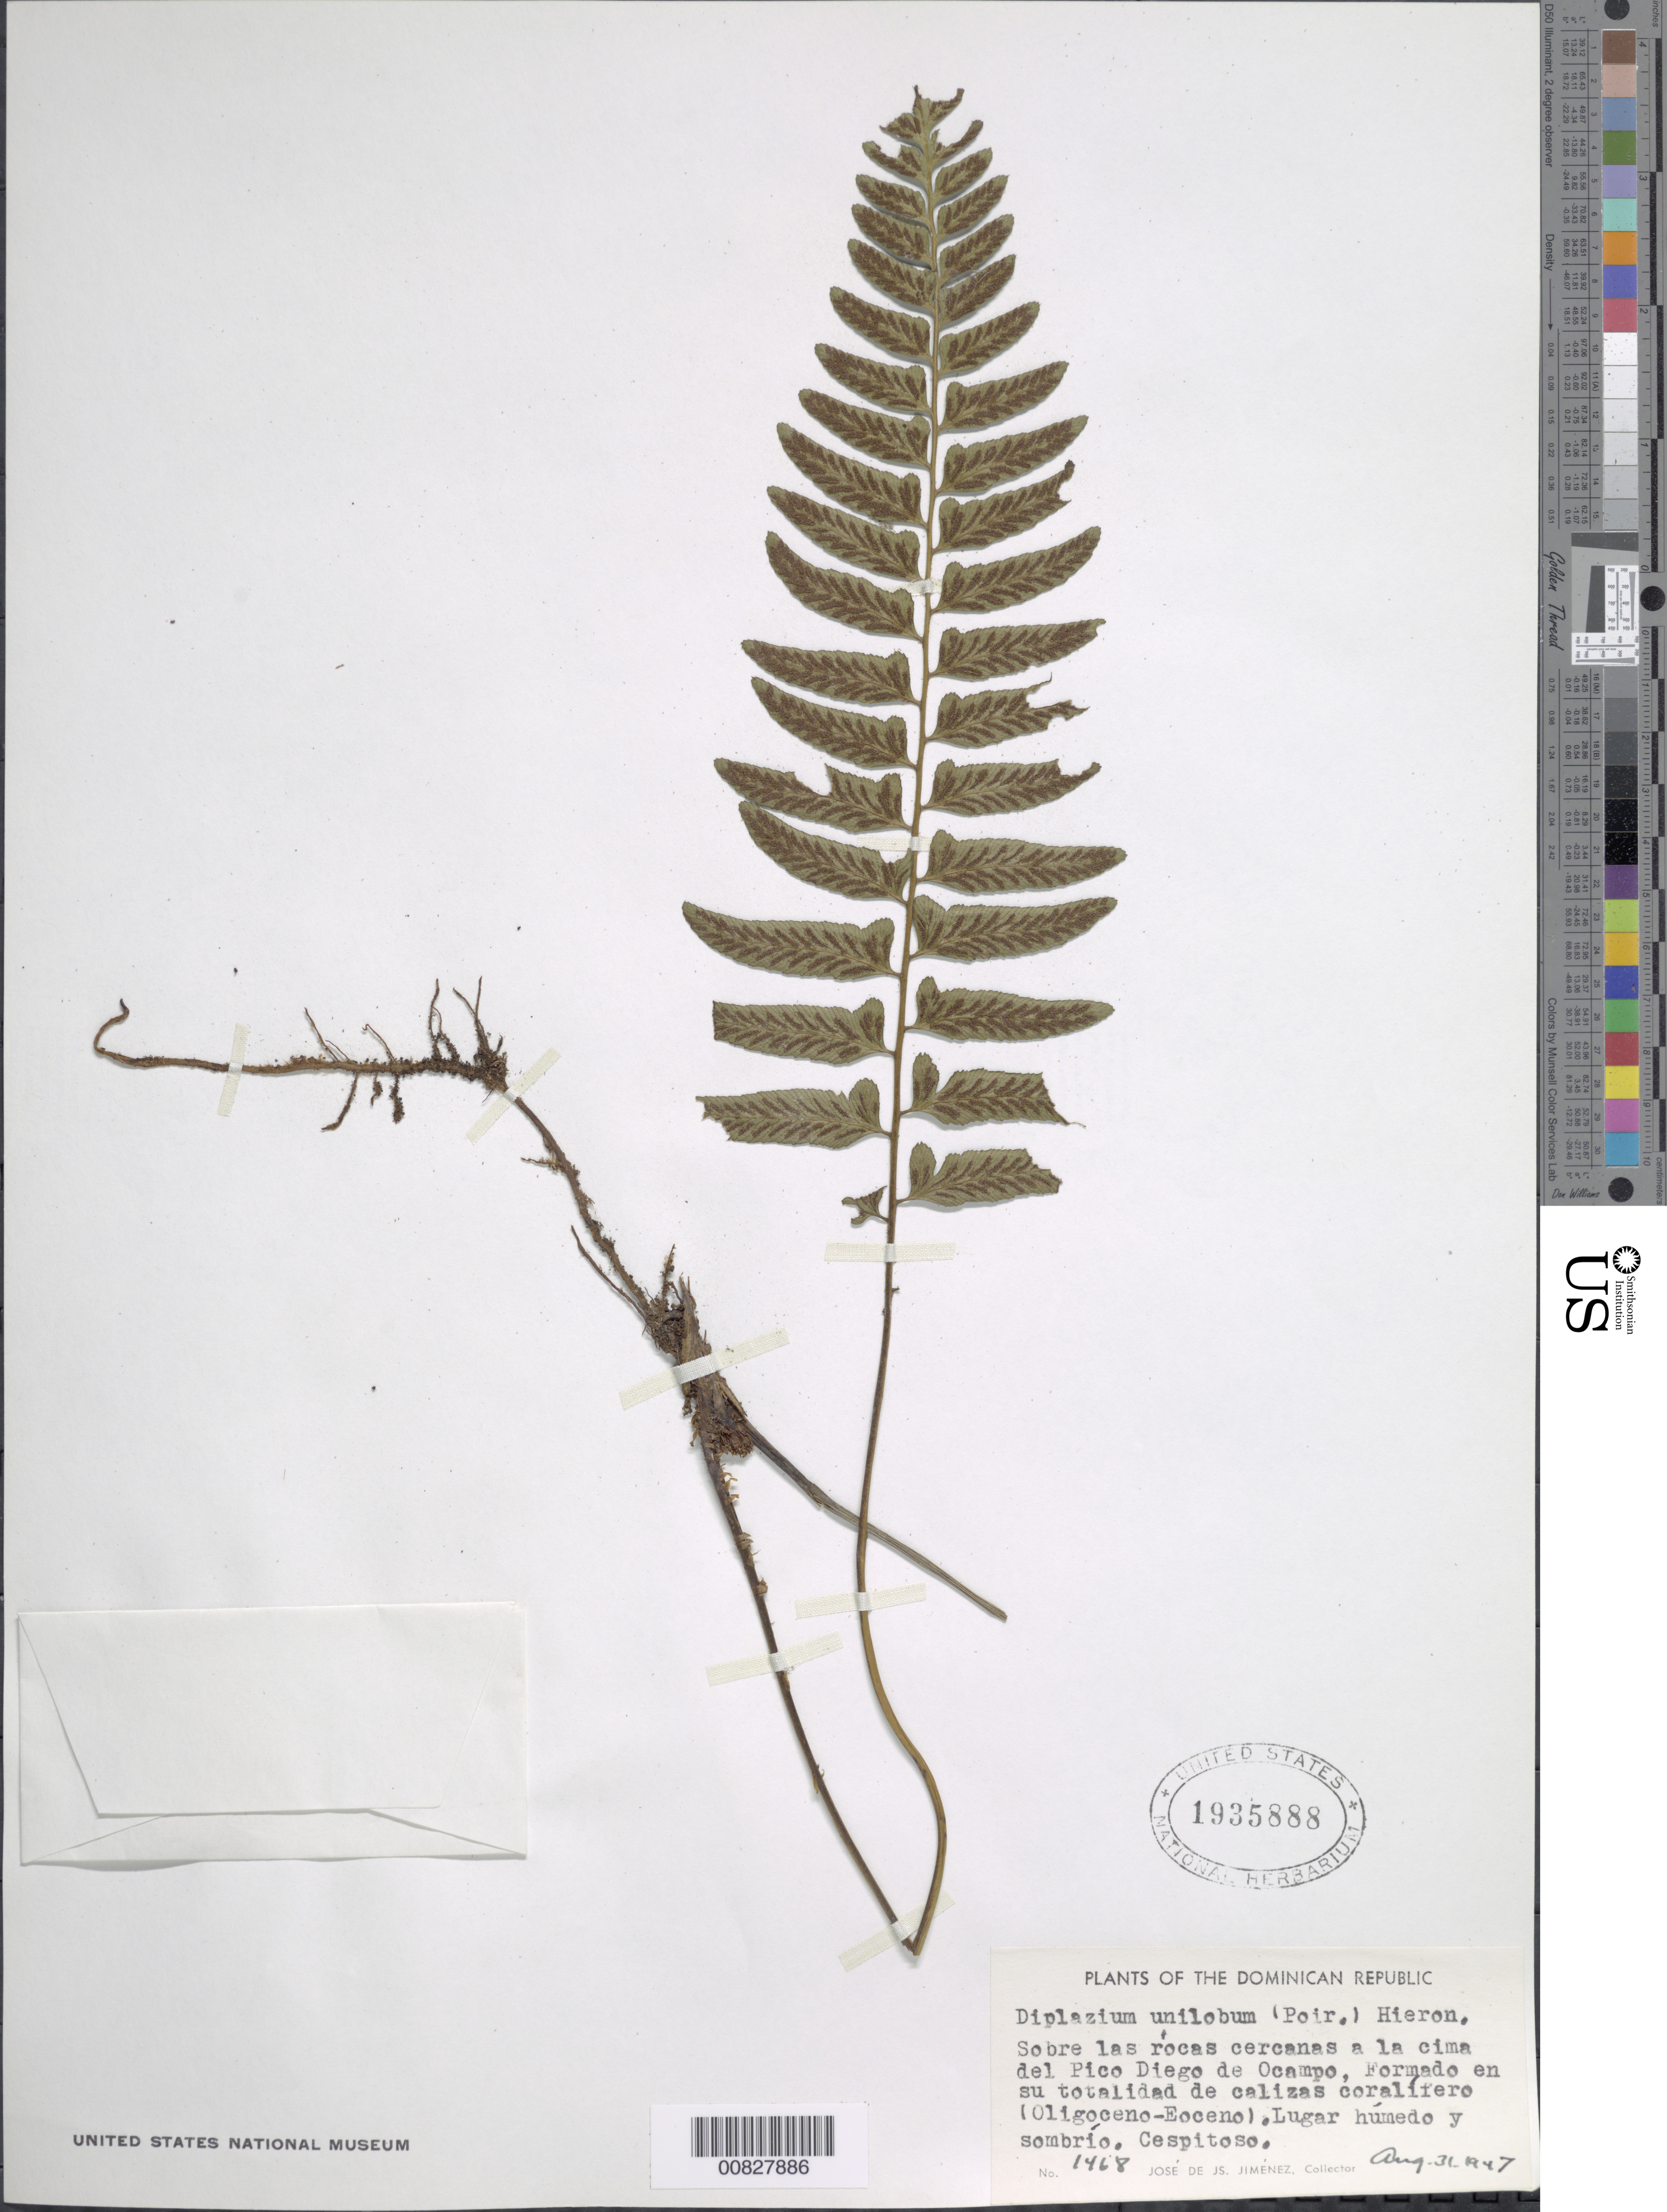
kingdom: Plantae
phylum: Tracheophyta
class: Polypodiopsida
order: Polypodiales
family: Athyriaceae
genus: Diplazium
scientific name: Diplazium unilobum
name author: (Poir.) Hieron.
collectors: J. J. Jiménez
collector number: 1468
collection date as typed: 31 Aug 1947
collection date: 1947-08-31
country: Dominican Republic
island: Hispaniola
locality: Pico Diego de Ocampo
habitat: sobre las rocas cercanas a la cima; formado ensu totalidad de calizas coralifero; lugar húmedo y sombrío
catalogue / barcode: US 1935888